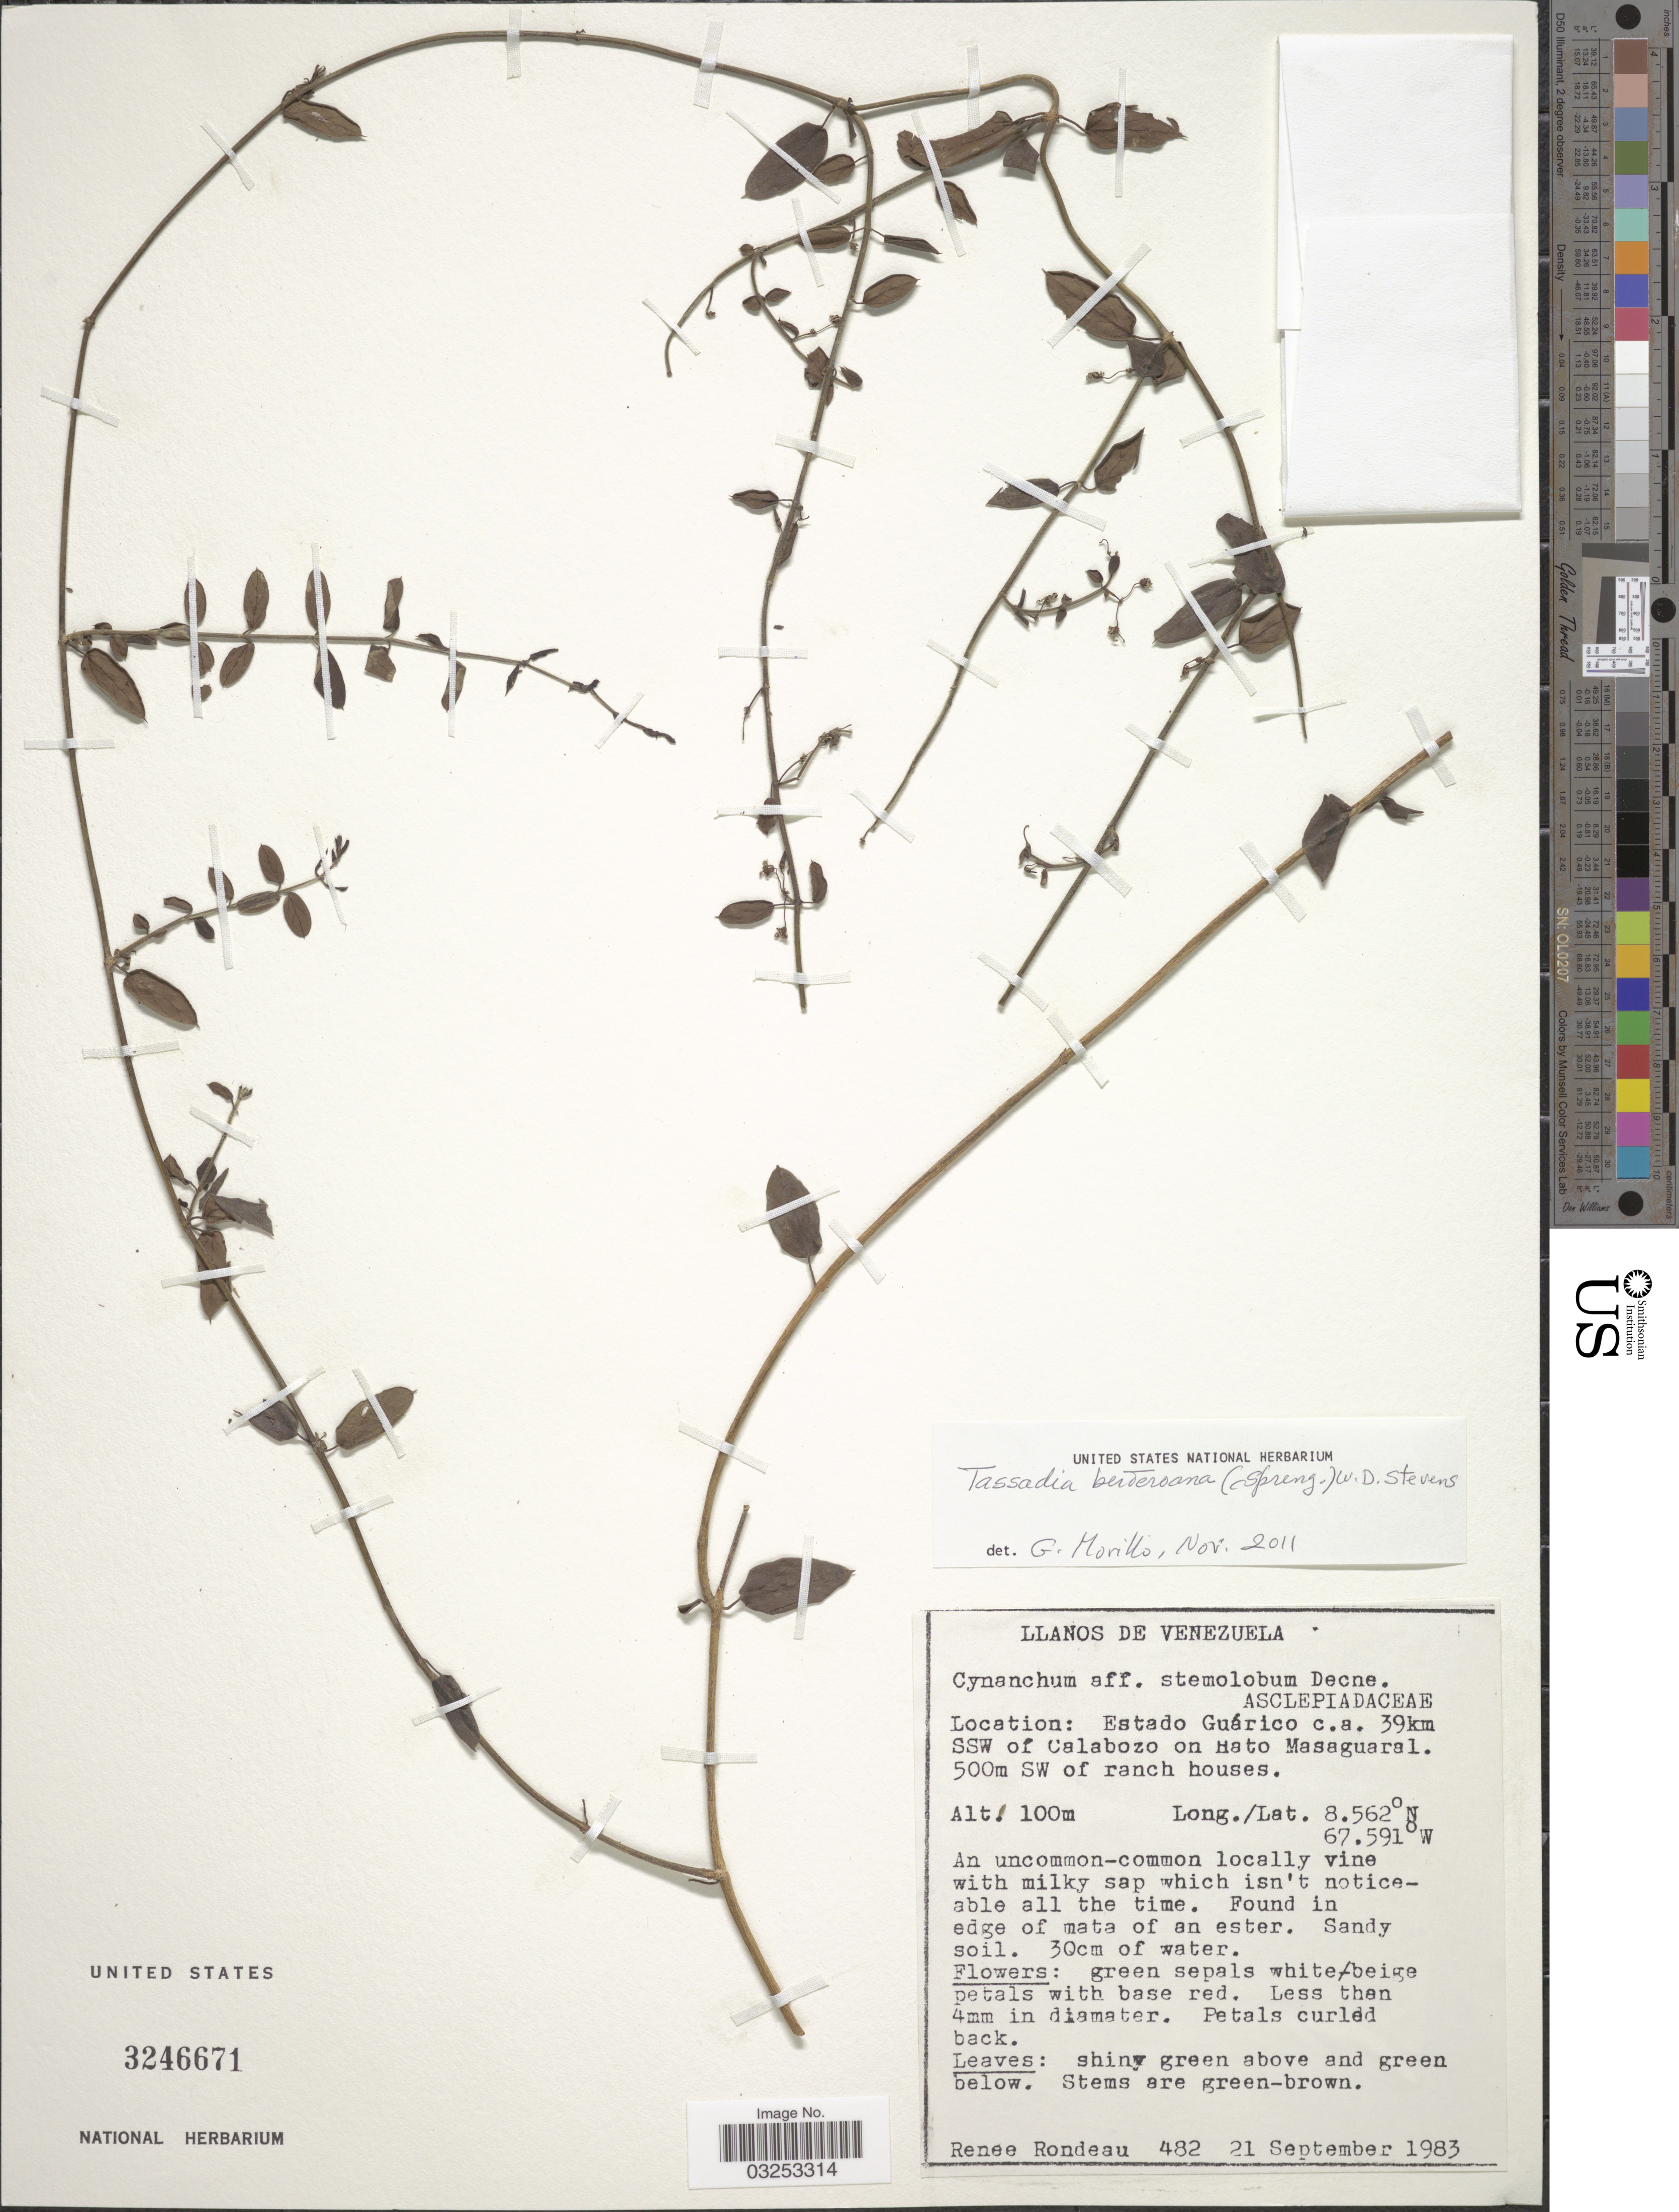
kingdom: Plantae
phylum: Tracheophyta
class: Magnoliopsida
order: Gentianales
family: Apocynaceae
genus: Tassadia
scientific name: Tassadia berteroana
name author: (Spreng.) W.D. Stevens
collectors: R. Rondeau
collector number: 482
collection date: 1983-09-21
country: Venezuela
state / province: Guárico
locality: Estado Guárico c.a. 39km SSW of Calabozo on Mato Masaguaral. 500m SW of ranch houses.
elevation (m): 100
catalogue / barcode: US 3246671